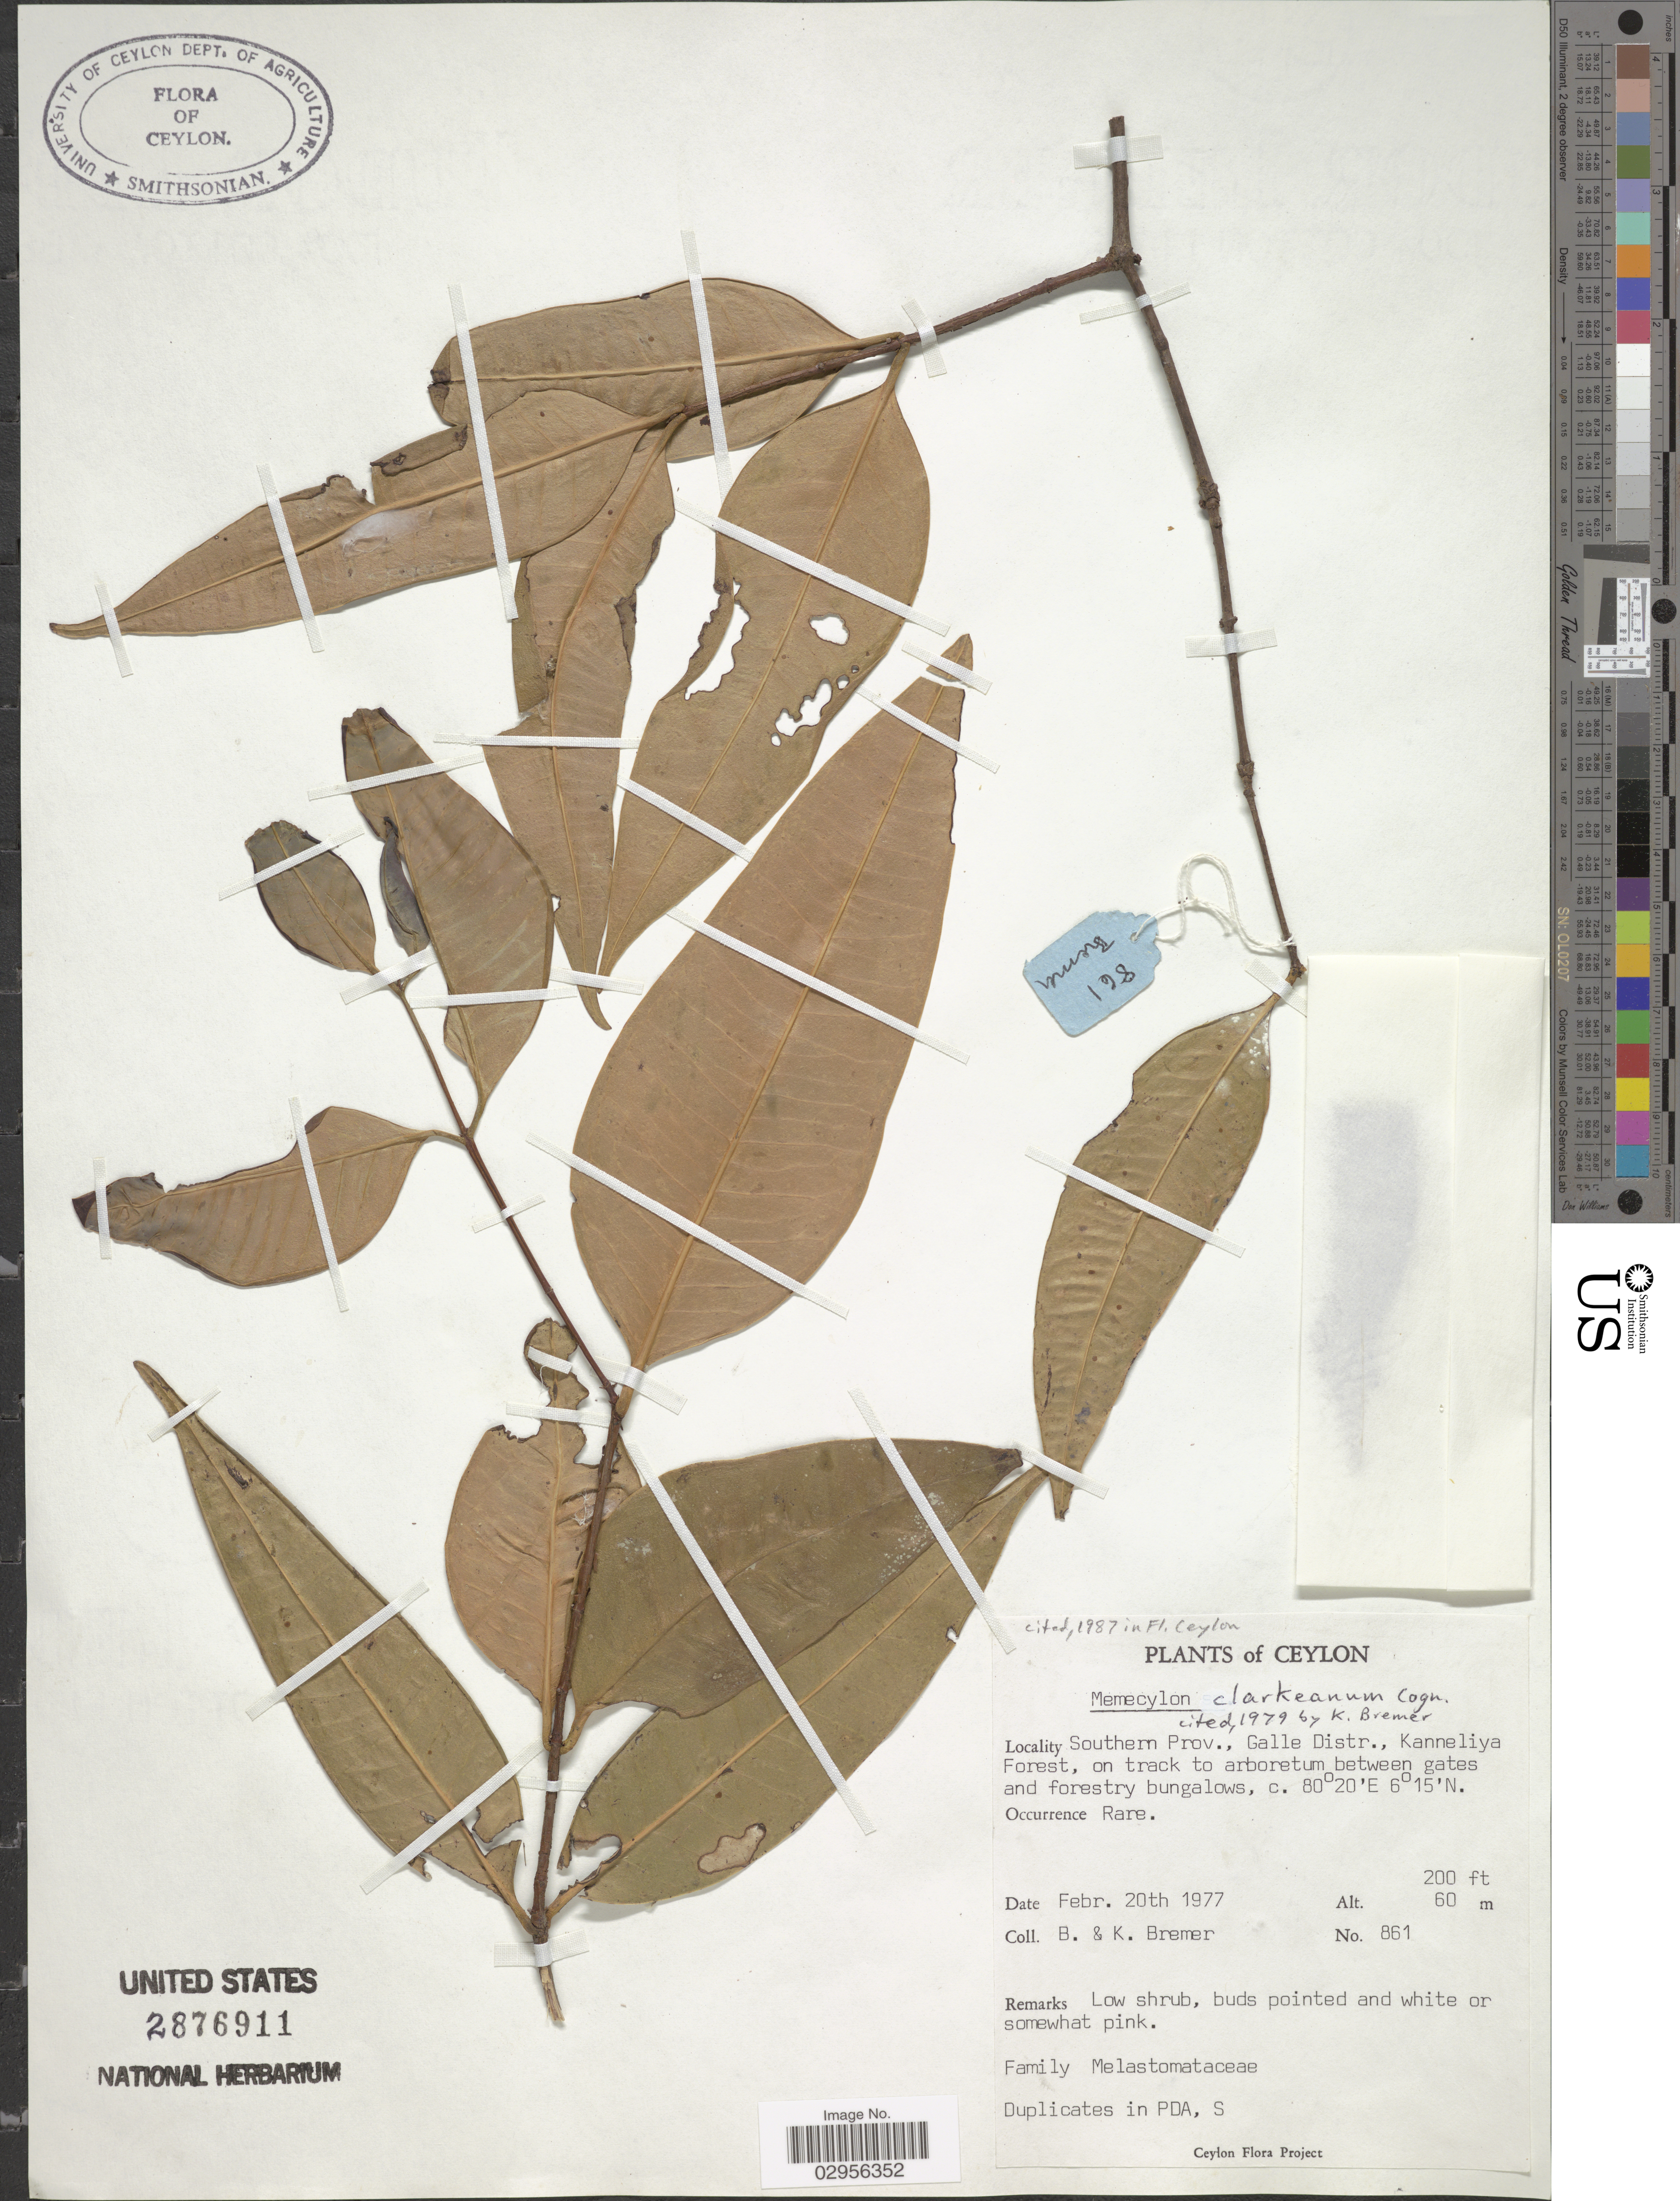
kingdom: Plantae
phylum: Tracheophyta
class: Magnoliopsida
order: Myrtales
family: Melastomataceae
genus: Memecylon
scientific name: Memecylon clarkeanum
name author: Cogn.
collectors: B. Bremer & K. Bremer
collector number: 861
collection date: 1977-02-20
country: Sri Lanka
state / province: Southern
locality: Ceylon. Galle Distr., Kanneliya Forest, on track to arboretum between gates and forestry bungalows.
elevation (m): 61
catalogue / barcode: US 2876911